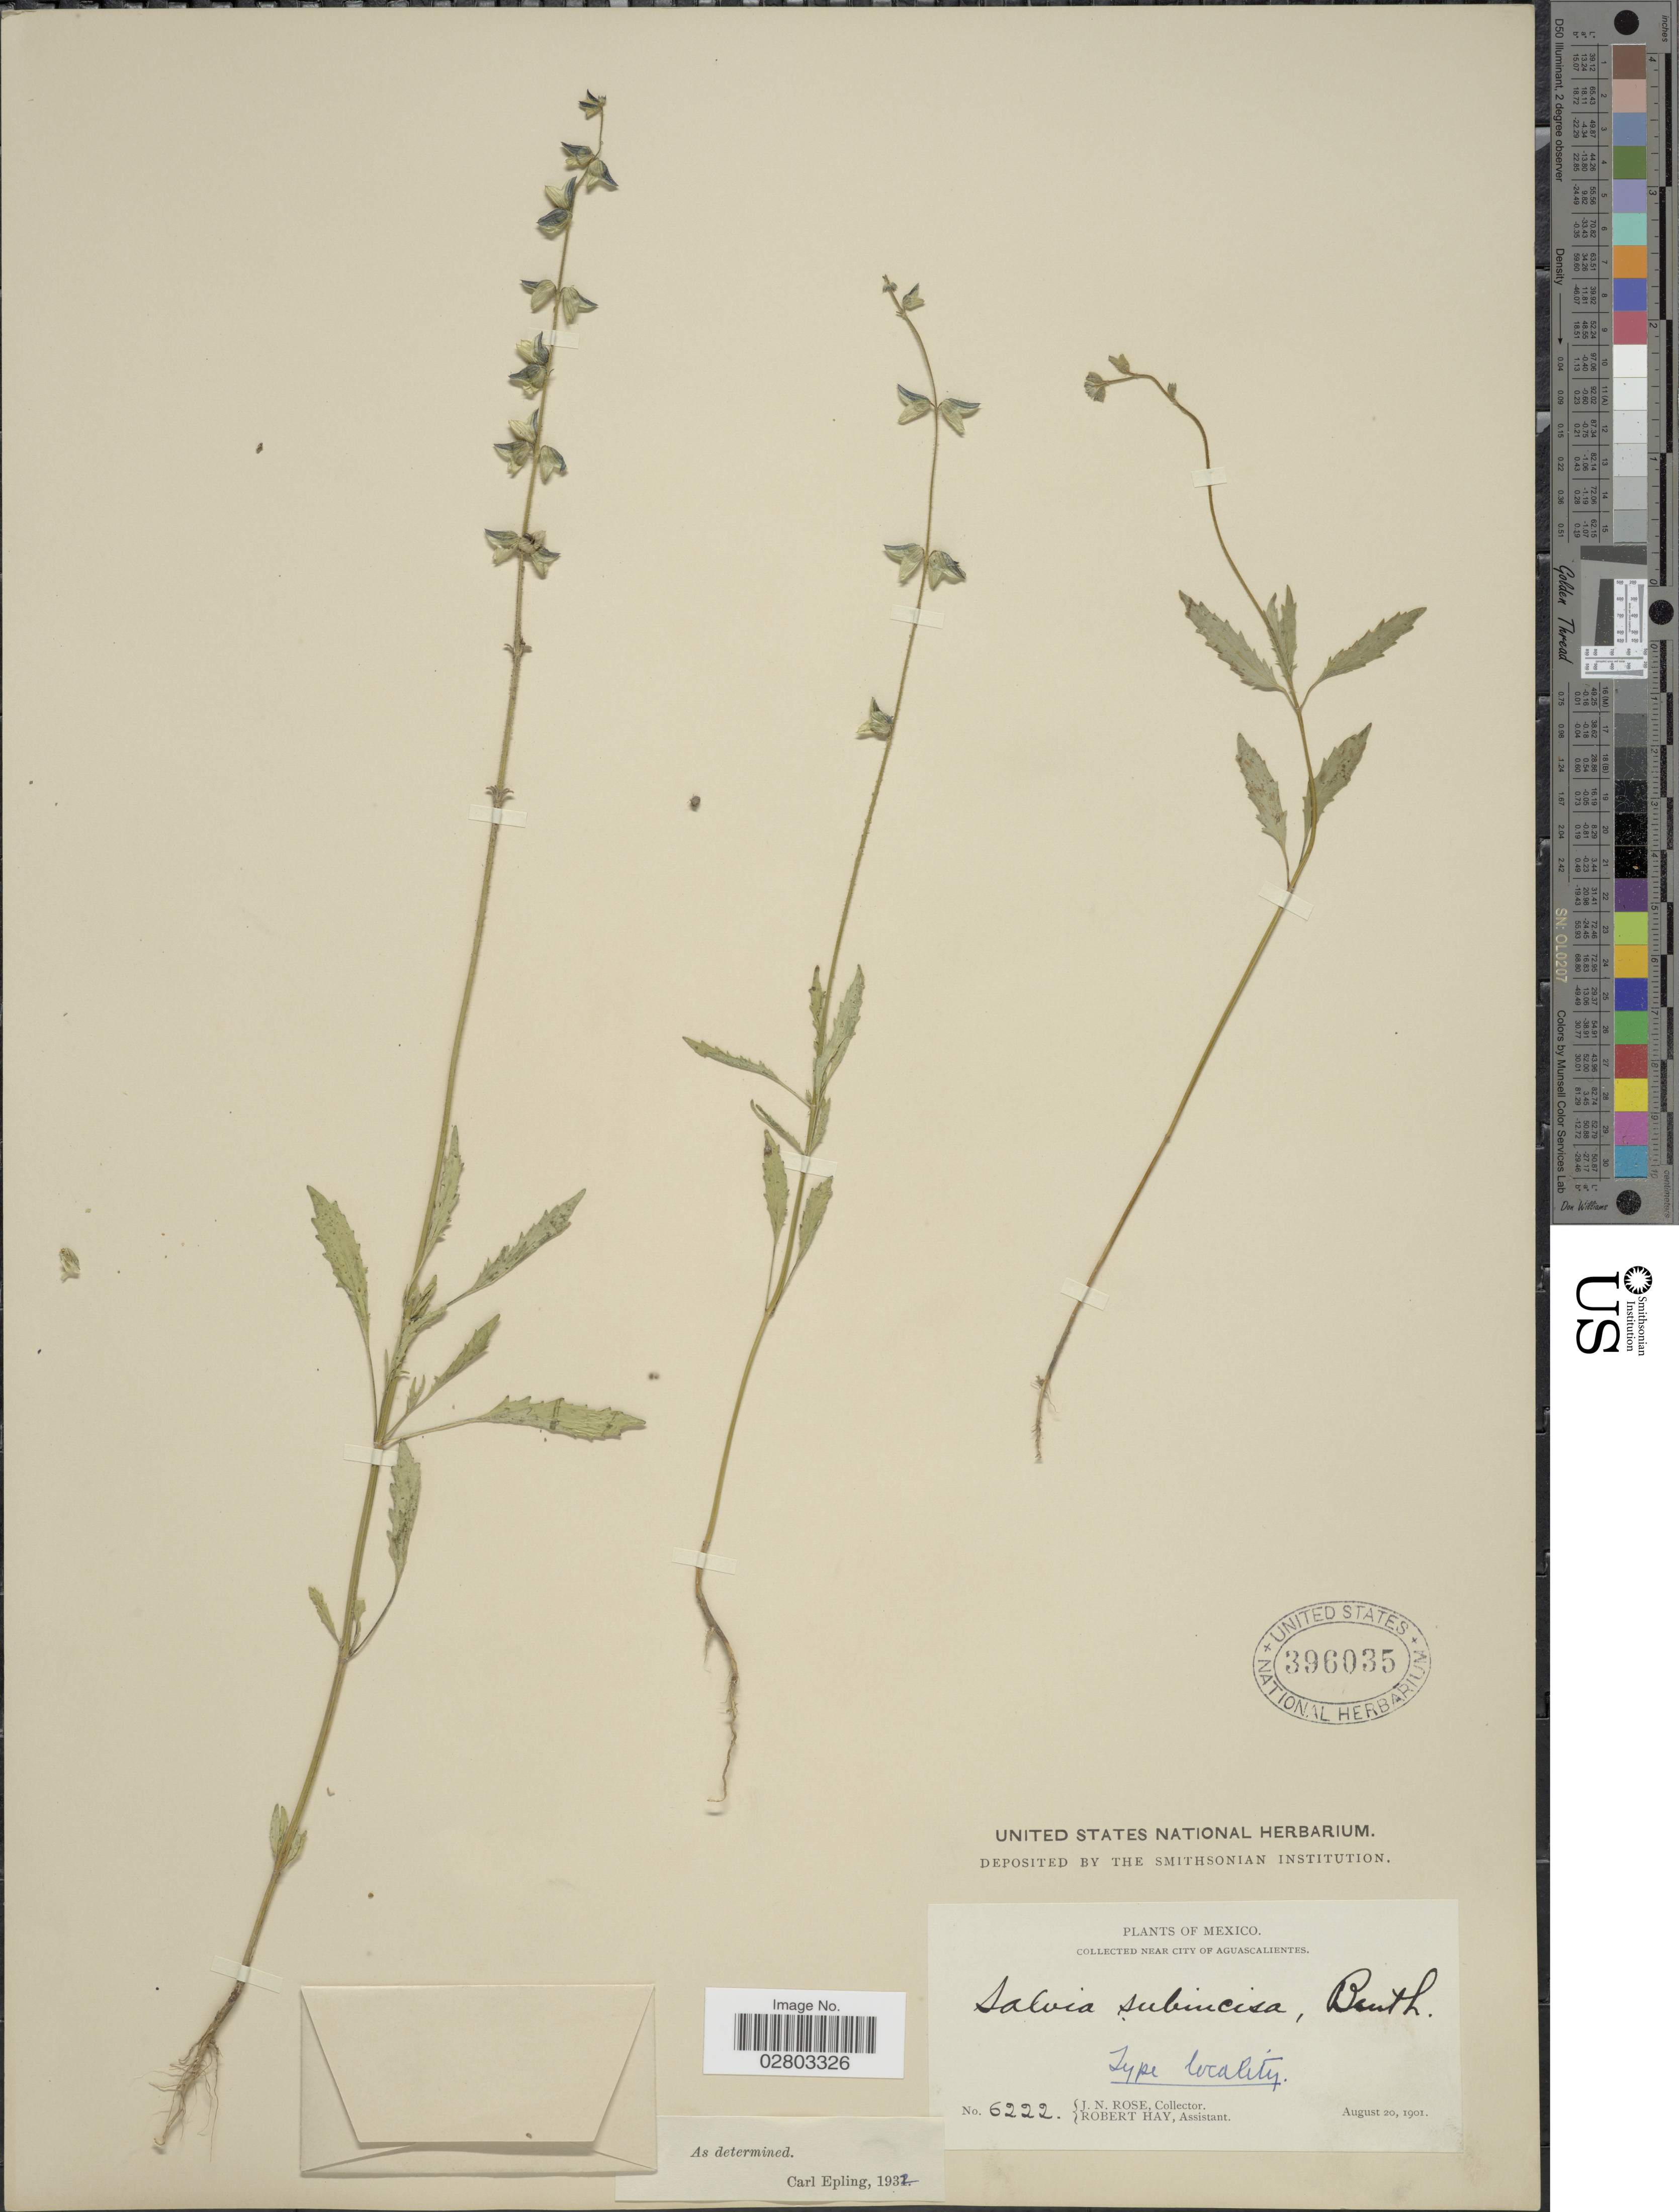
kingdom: Plantae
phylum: Tracheophyta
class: Magnoliopsida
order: Lamiales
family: Lamiaceae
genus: Salvia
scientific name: Salvia subincisa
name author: Benth.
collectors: J. N. Rose & R. Hay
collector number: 6222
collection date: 1901-08-20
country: Mexico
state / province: Aguascalientes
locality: Near City of Aguascalientes.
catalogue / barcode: US 396035